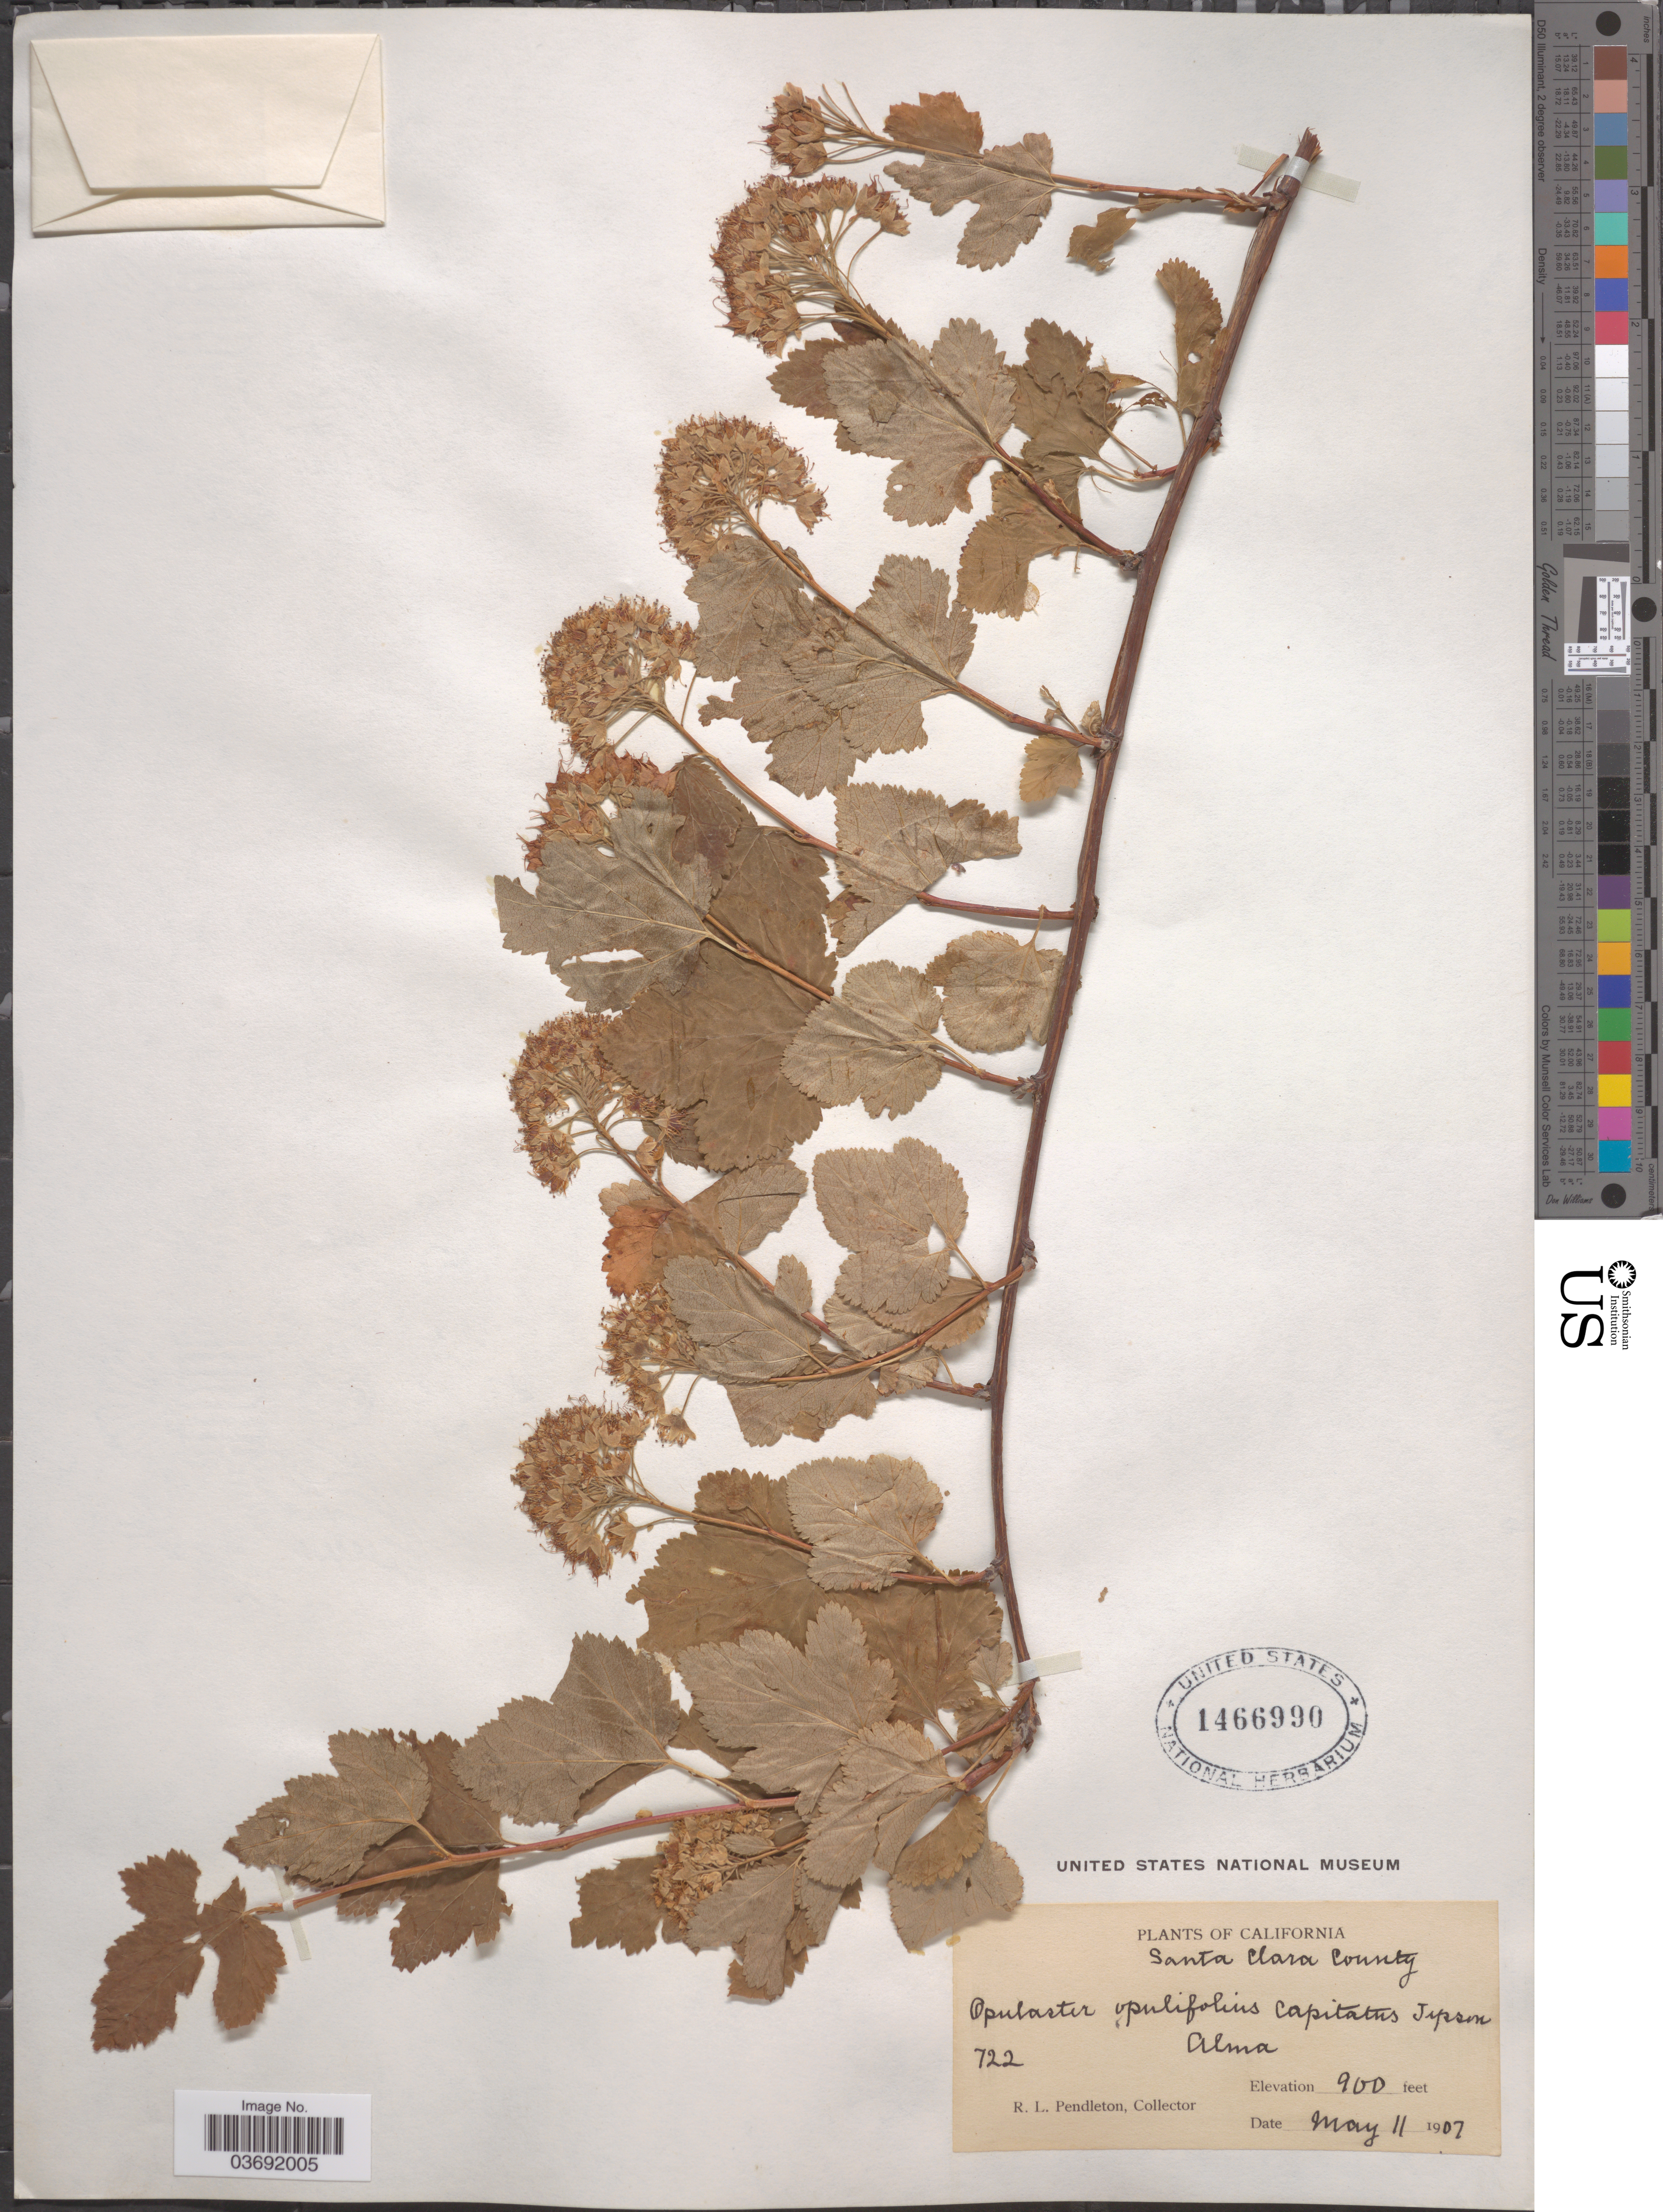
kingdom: Plantae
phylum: Tracheophyta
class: Magnoliopsida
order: Rosales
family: Rosaceae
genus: Physocarpus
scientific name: Physocarpus capitatus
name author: (Pursh) Kuntze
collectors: R. Pendleton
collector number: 722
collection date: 1907-05-11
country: United States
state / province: California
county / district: Santa Clara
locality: Santa Clara County. Alma.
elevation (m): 274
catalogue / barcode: US 1466990